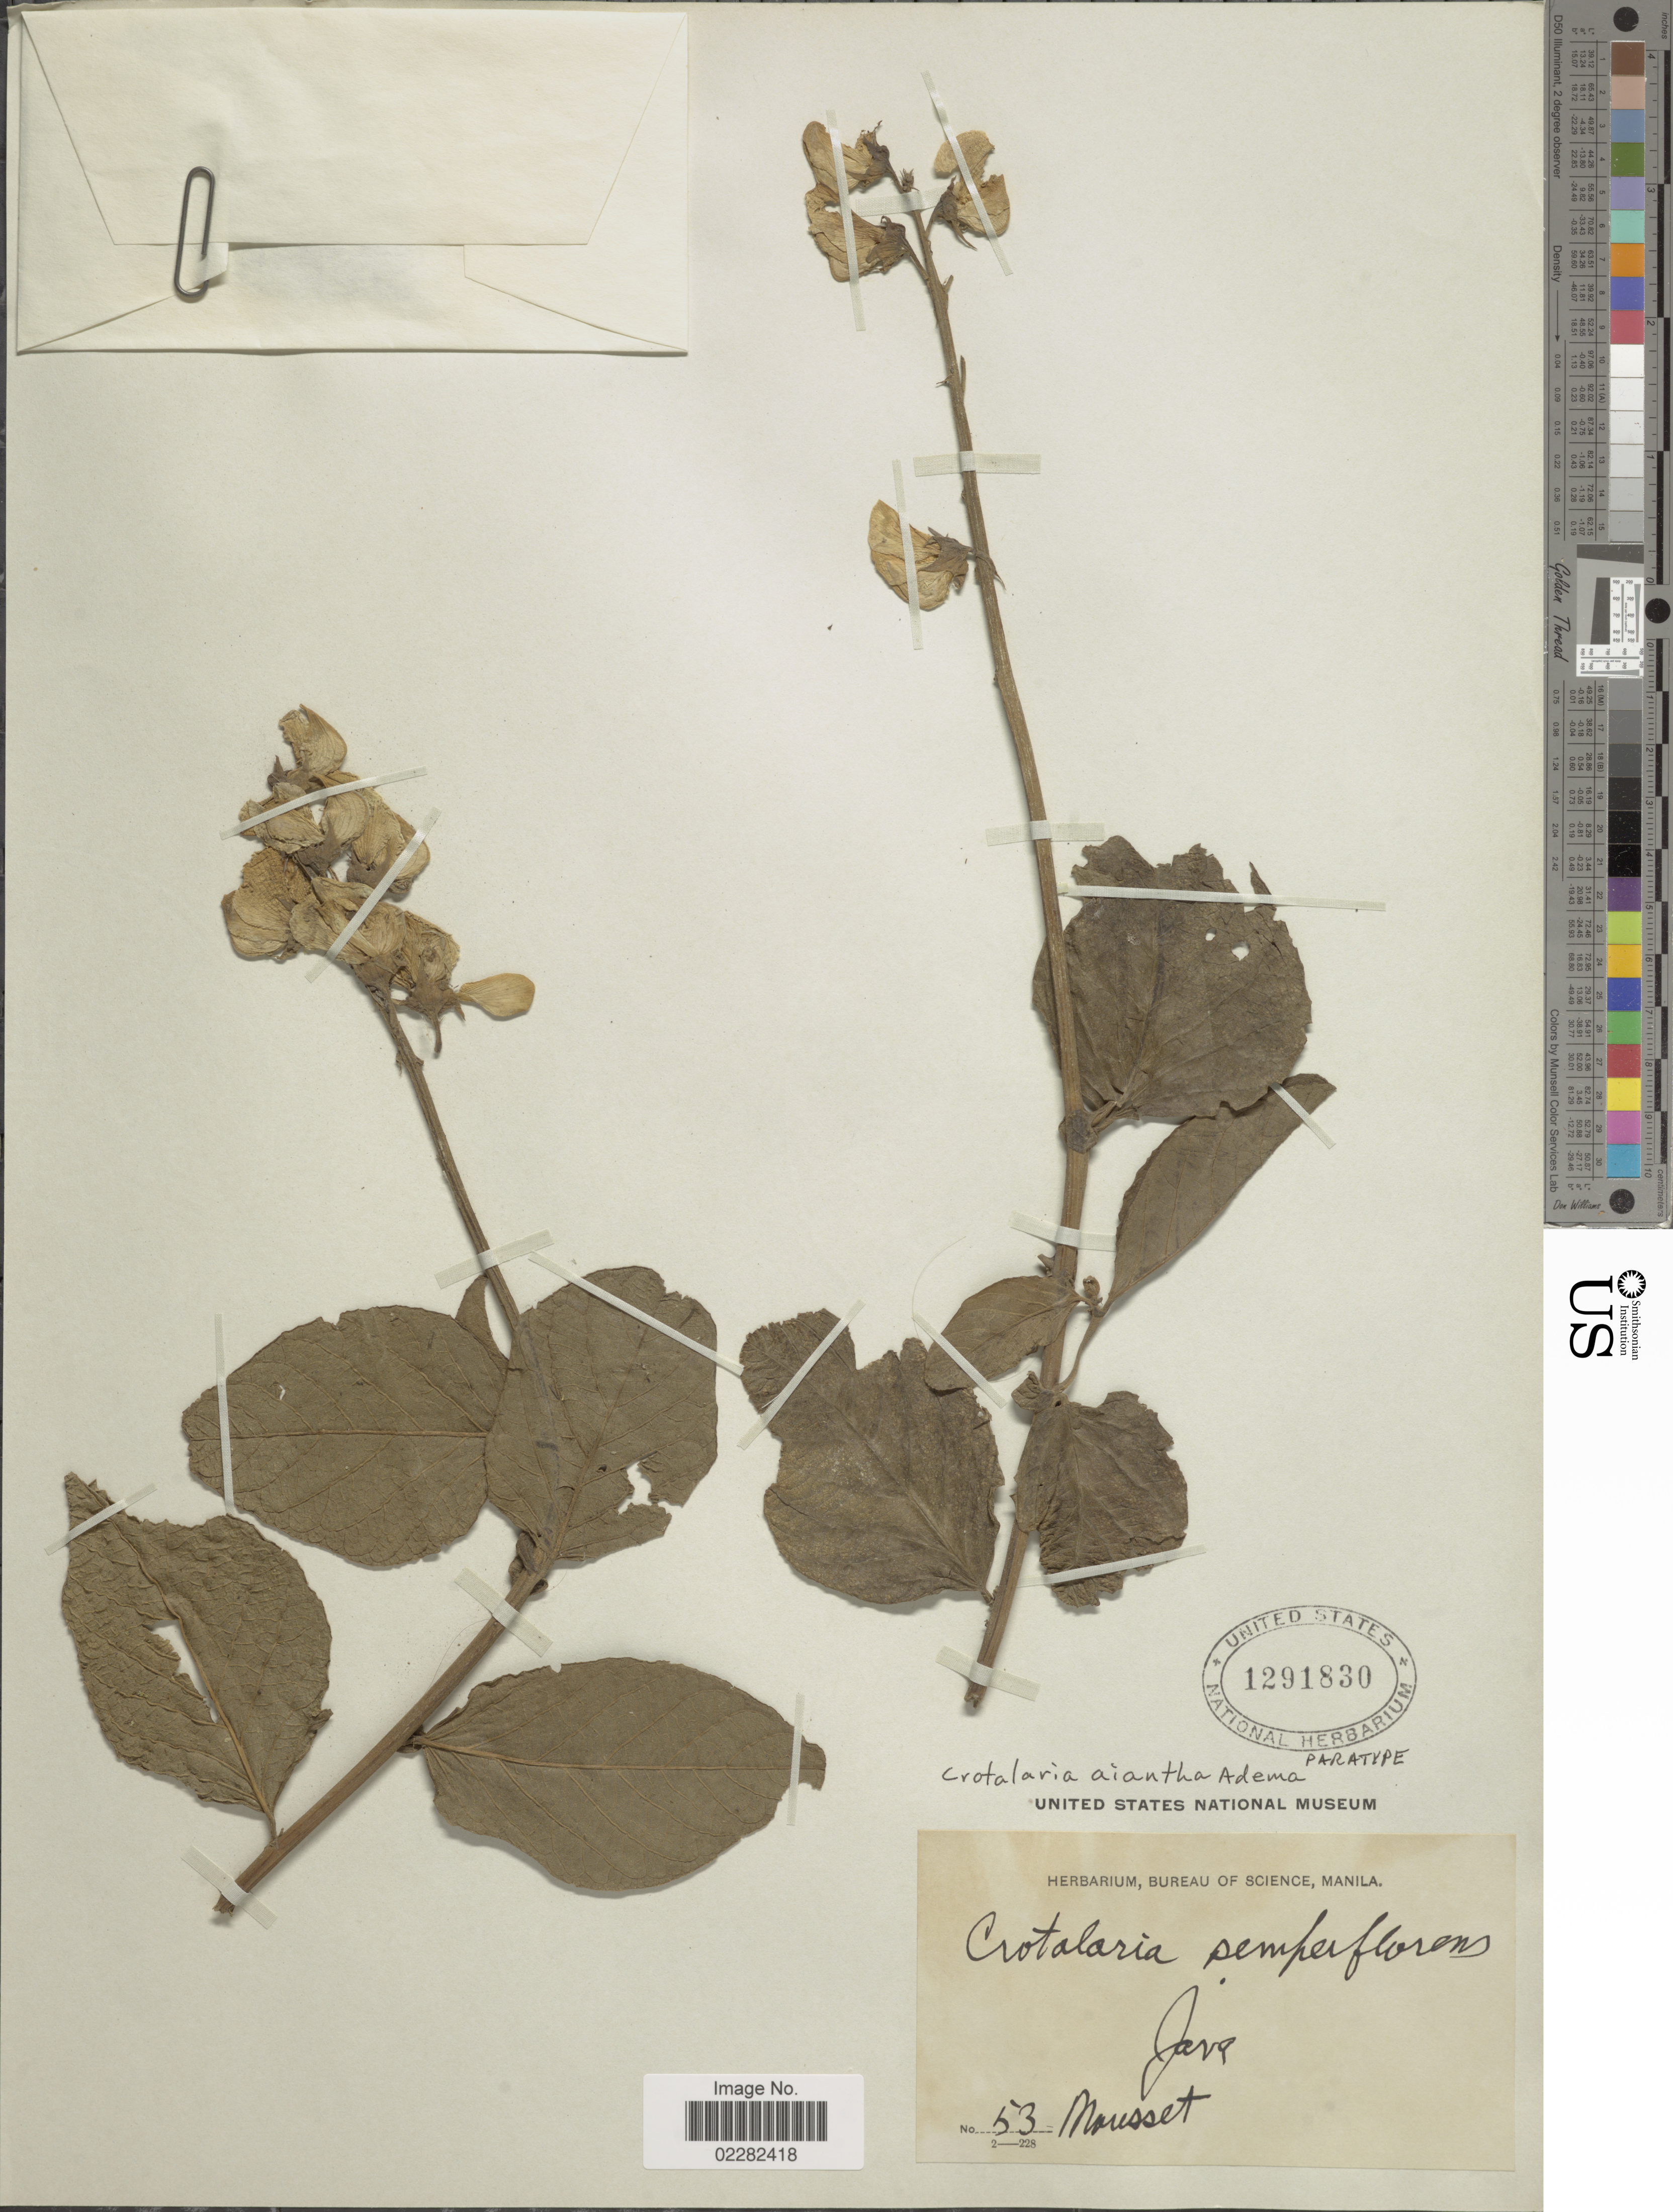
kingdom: Plantae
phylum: Tracheophyta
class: Magnoliopsida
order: Fabales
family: Fabaceae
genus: Crotalaria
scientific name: Crotalaria aiantha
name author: Adema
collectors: Mousset, --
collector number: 53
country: Indonesia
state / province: Java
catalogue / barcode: US 1291830